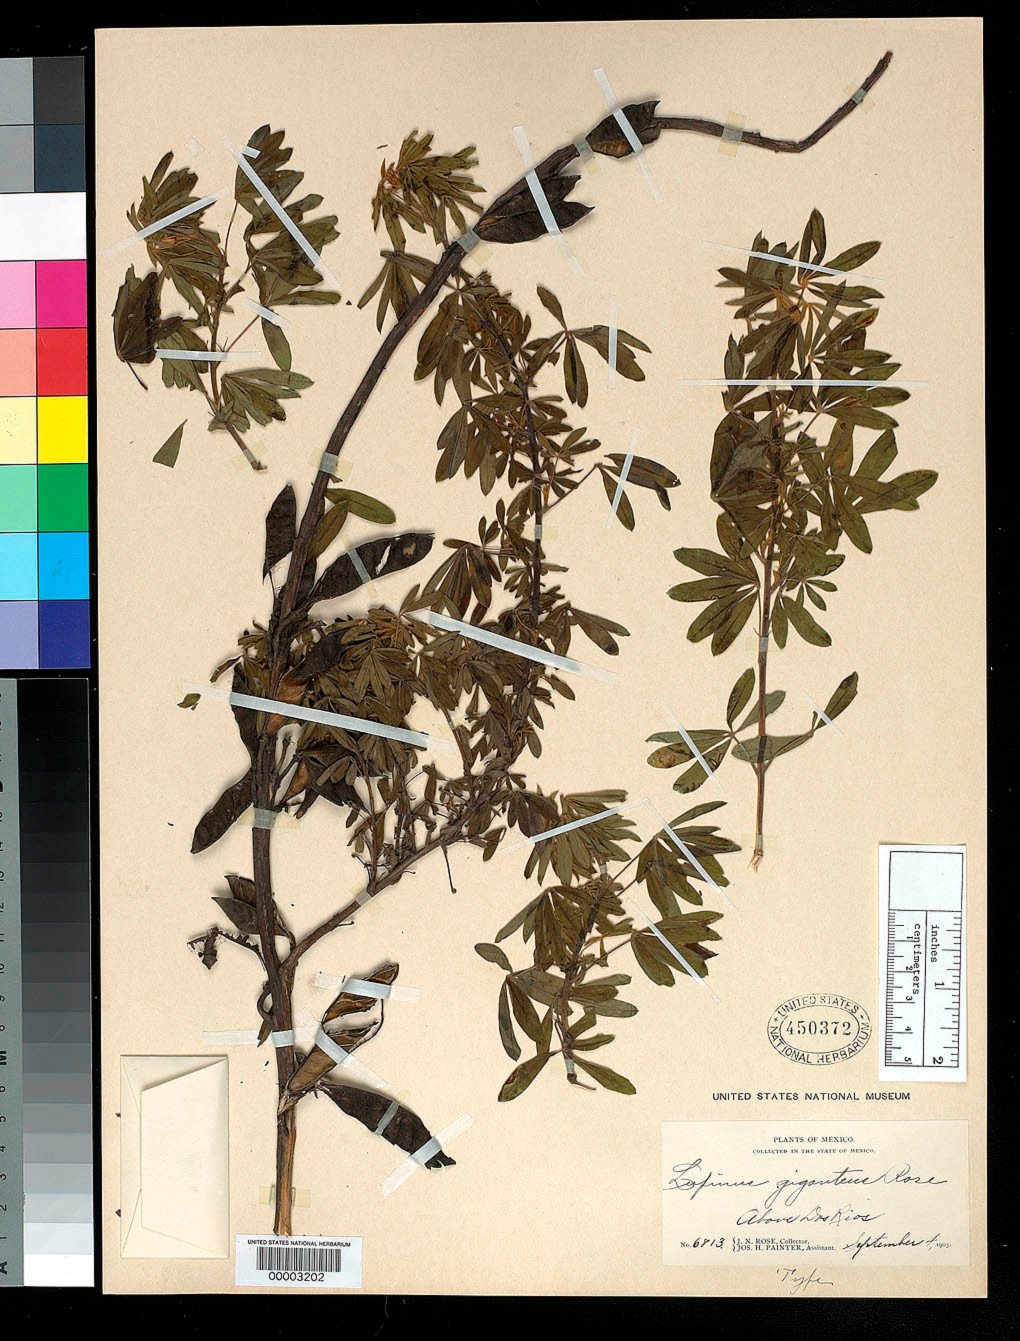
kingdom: Plantae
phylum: Tracheophyta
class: Magnoliopsida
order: Fabales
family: Fabaceae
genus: Lupinus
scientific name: Lupinus giganteus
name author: Rose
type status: Type Collection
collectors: J. N. Rose & J. H. Painter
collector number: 6813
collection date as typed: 04 Sep 1903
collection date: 1903-09-04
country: Mexico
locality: Mexican National railroad above Dos Rios.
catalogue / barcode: US 450372